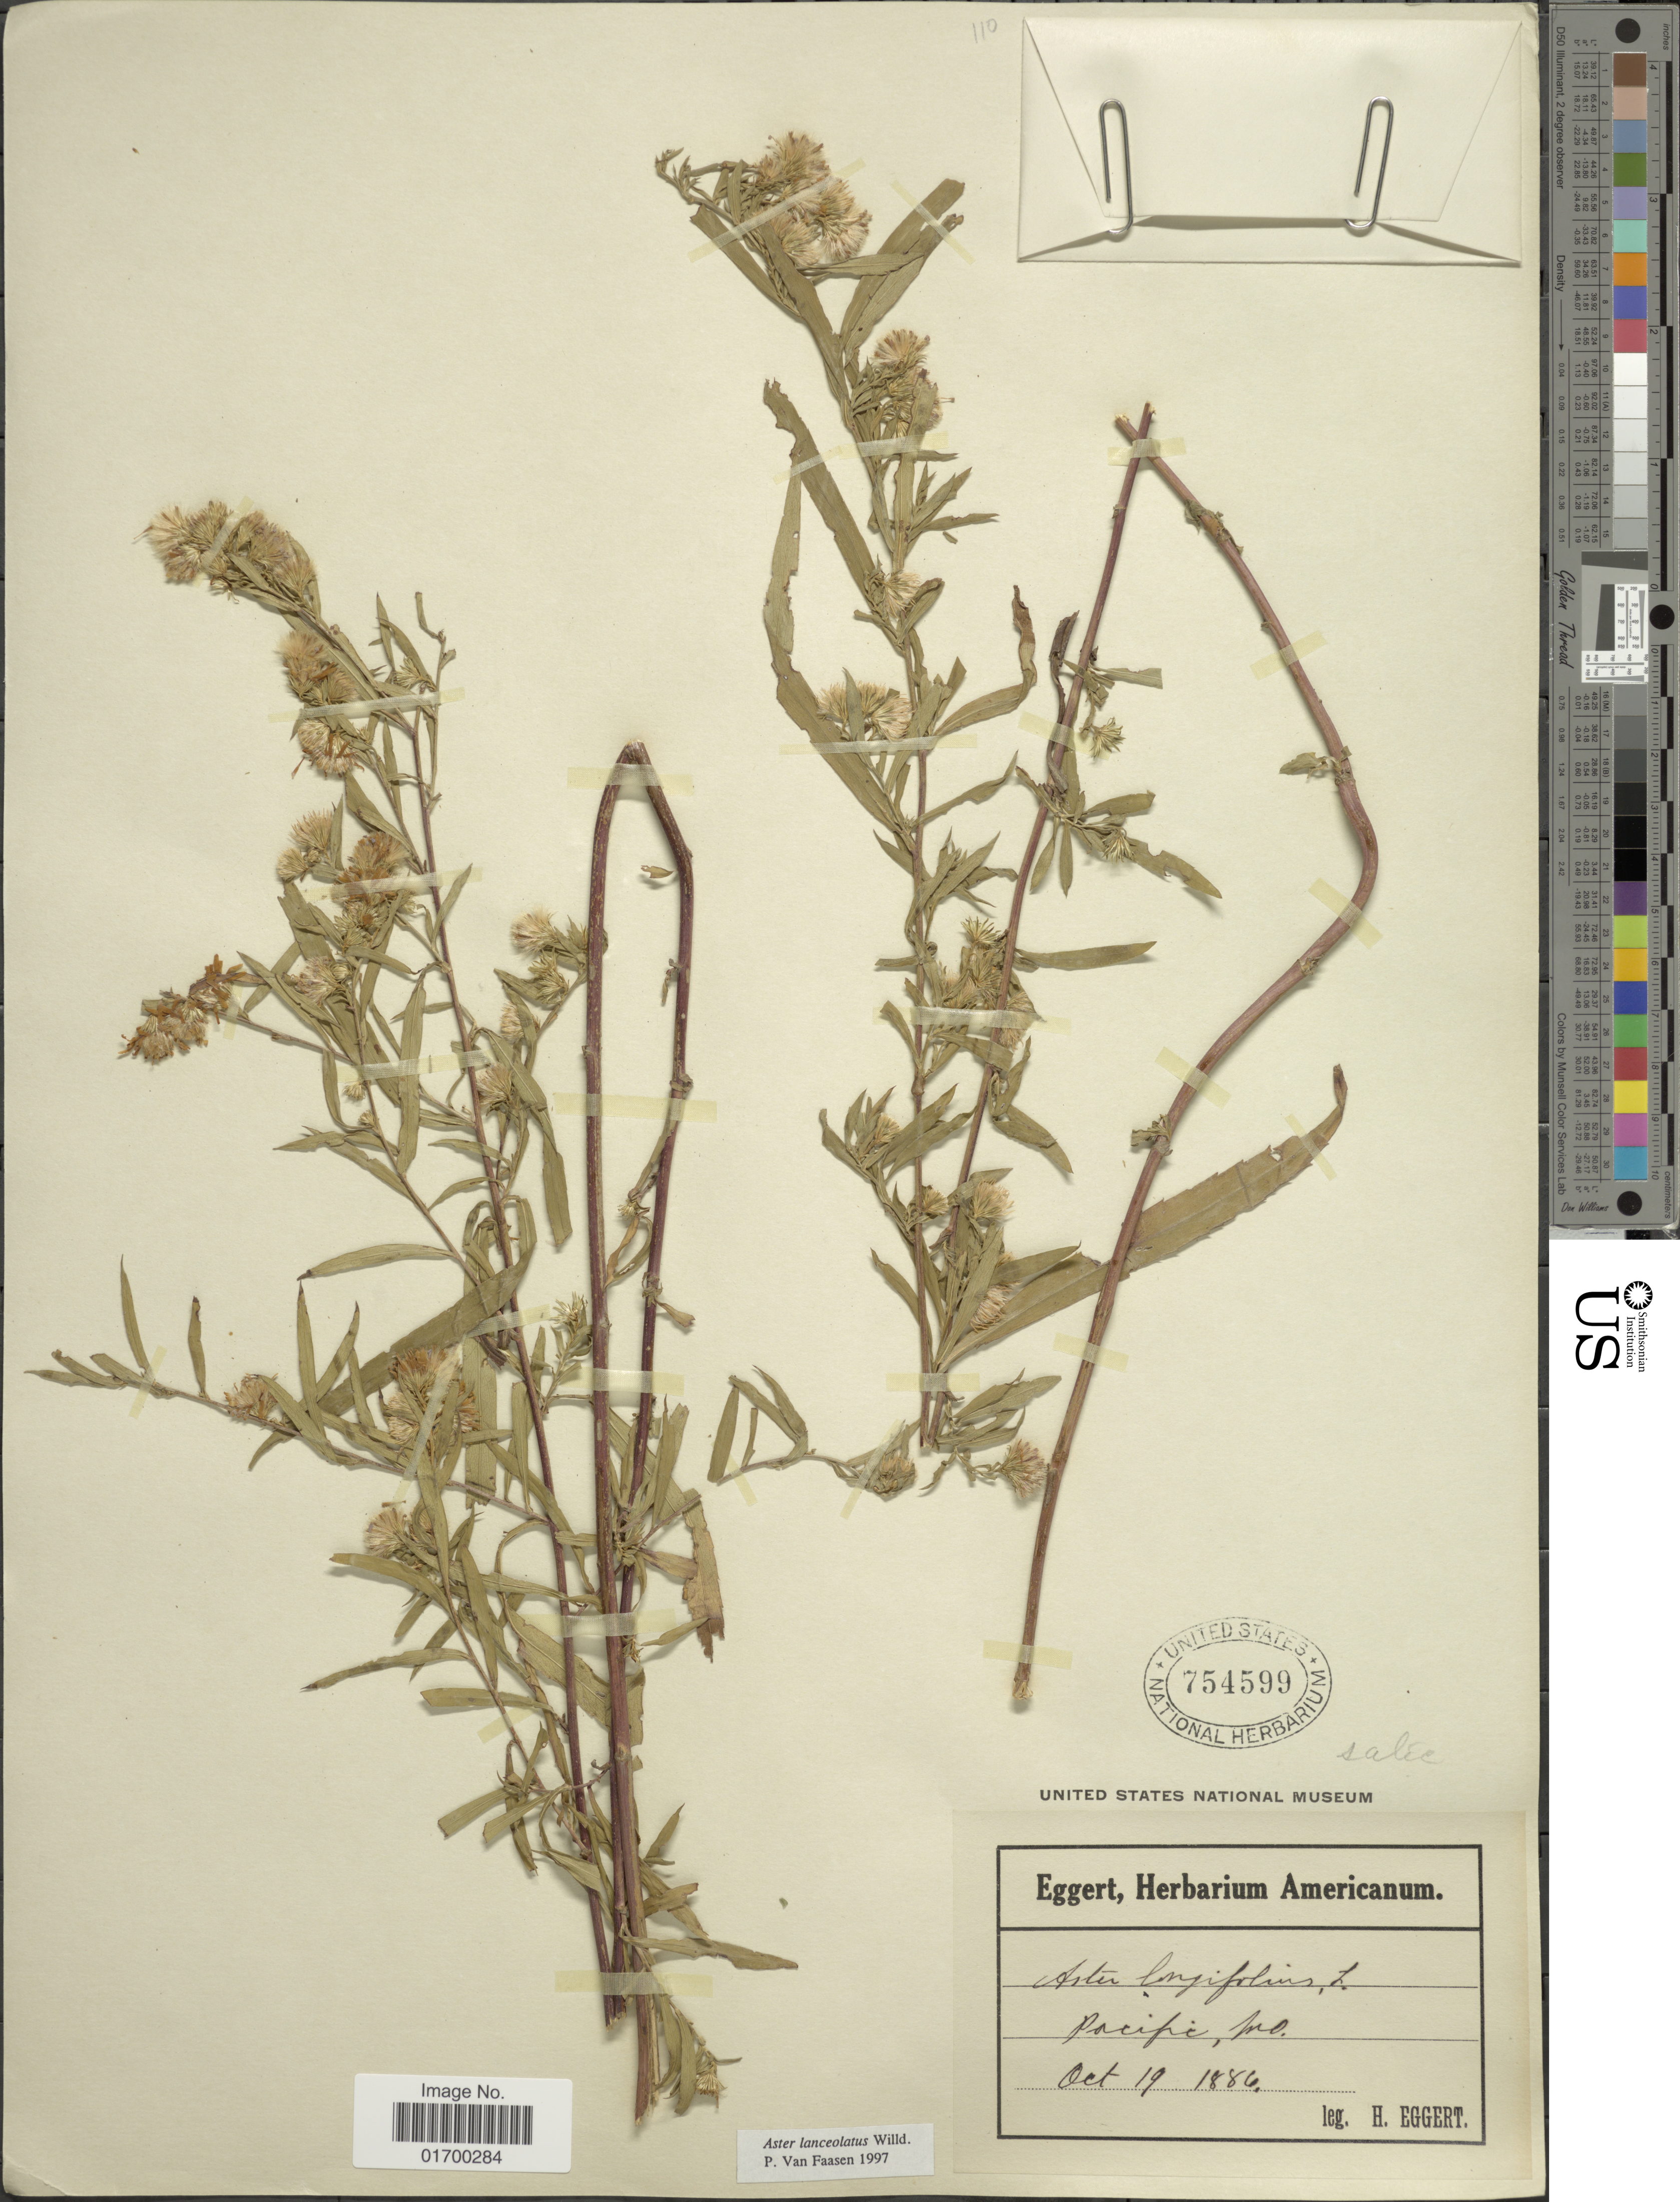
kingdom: Plantae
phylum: Tracheophyta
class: Magnoliopsida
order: Asterales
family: Asteraceae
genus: Symphyotrichum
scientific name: Symphyotrichum lanceolatum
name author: (Willd.) G.L. Nesom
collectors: H. Eggert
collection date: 1886-10-19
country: United States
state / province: Missouri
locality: Pacific, Mo.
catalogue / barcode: US 754599